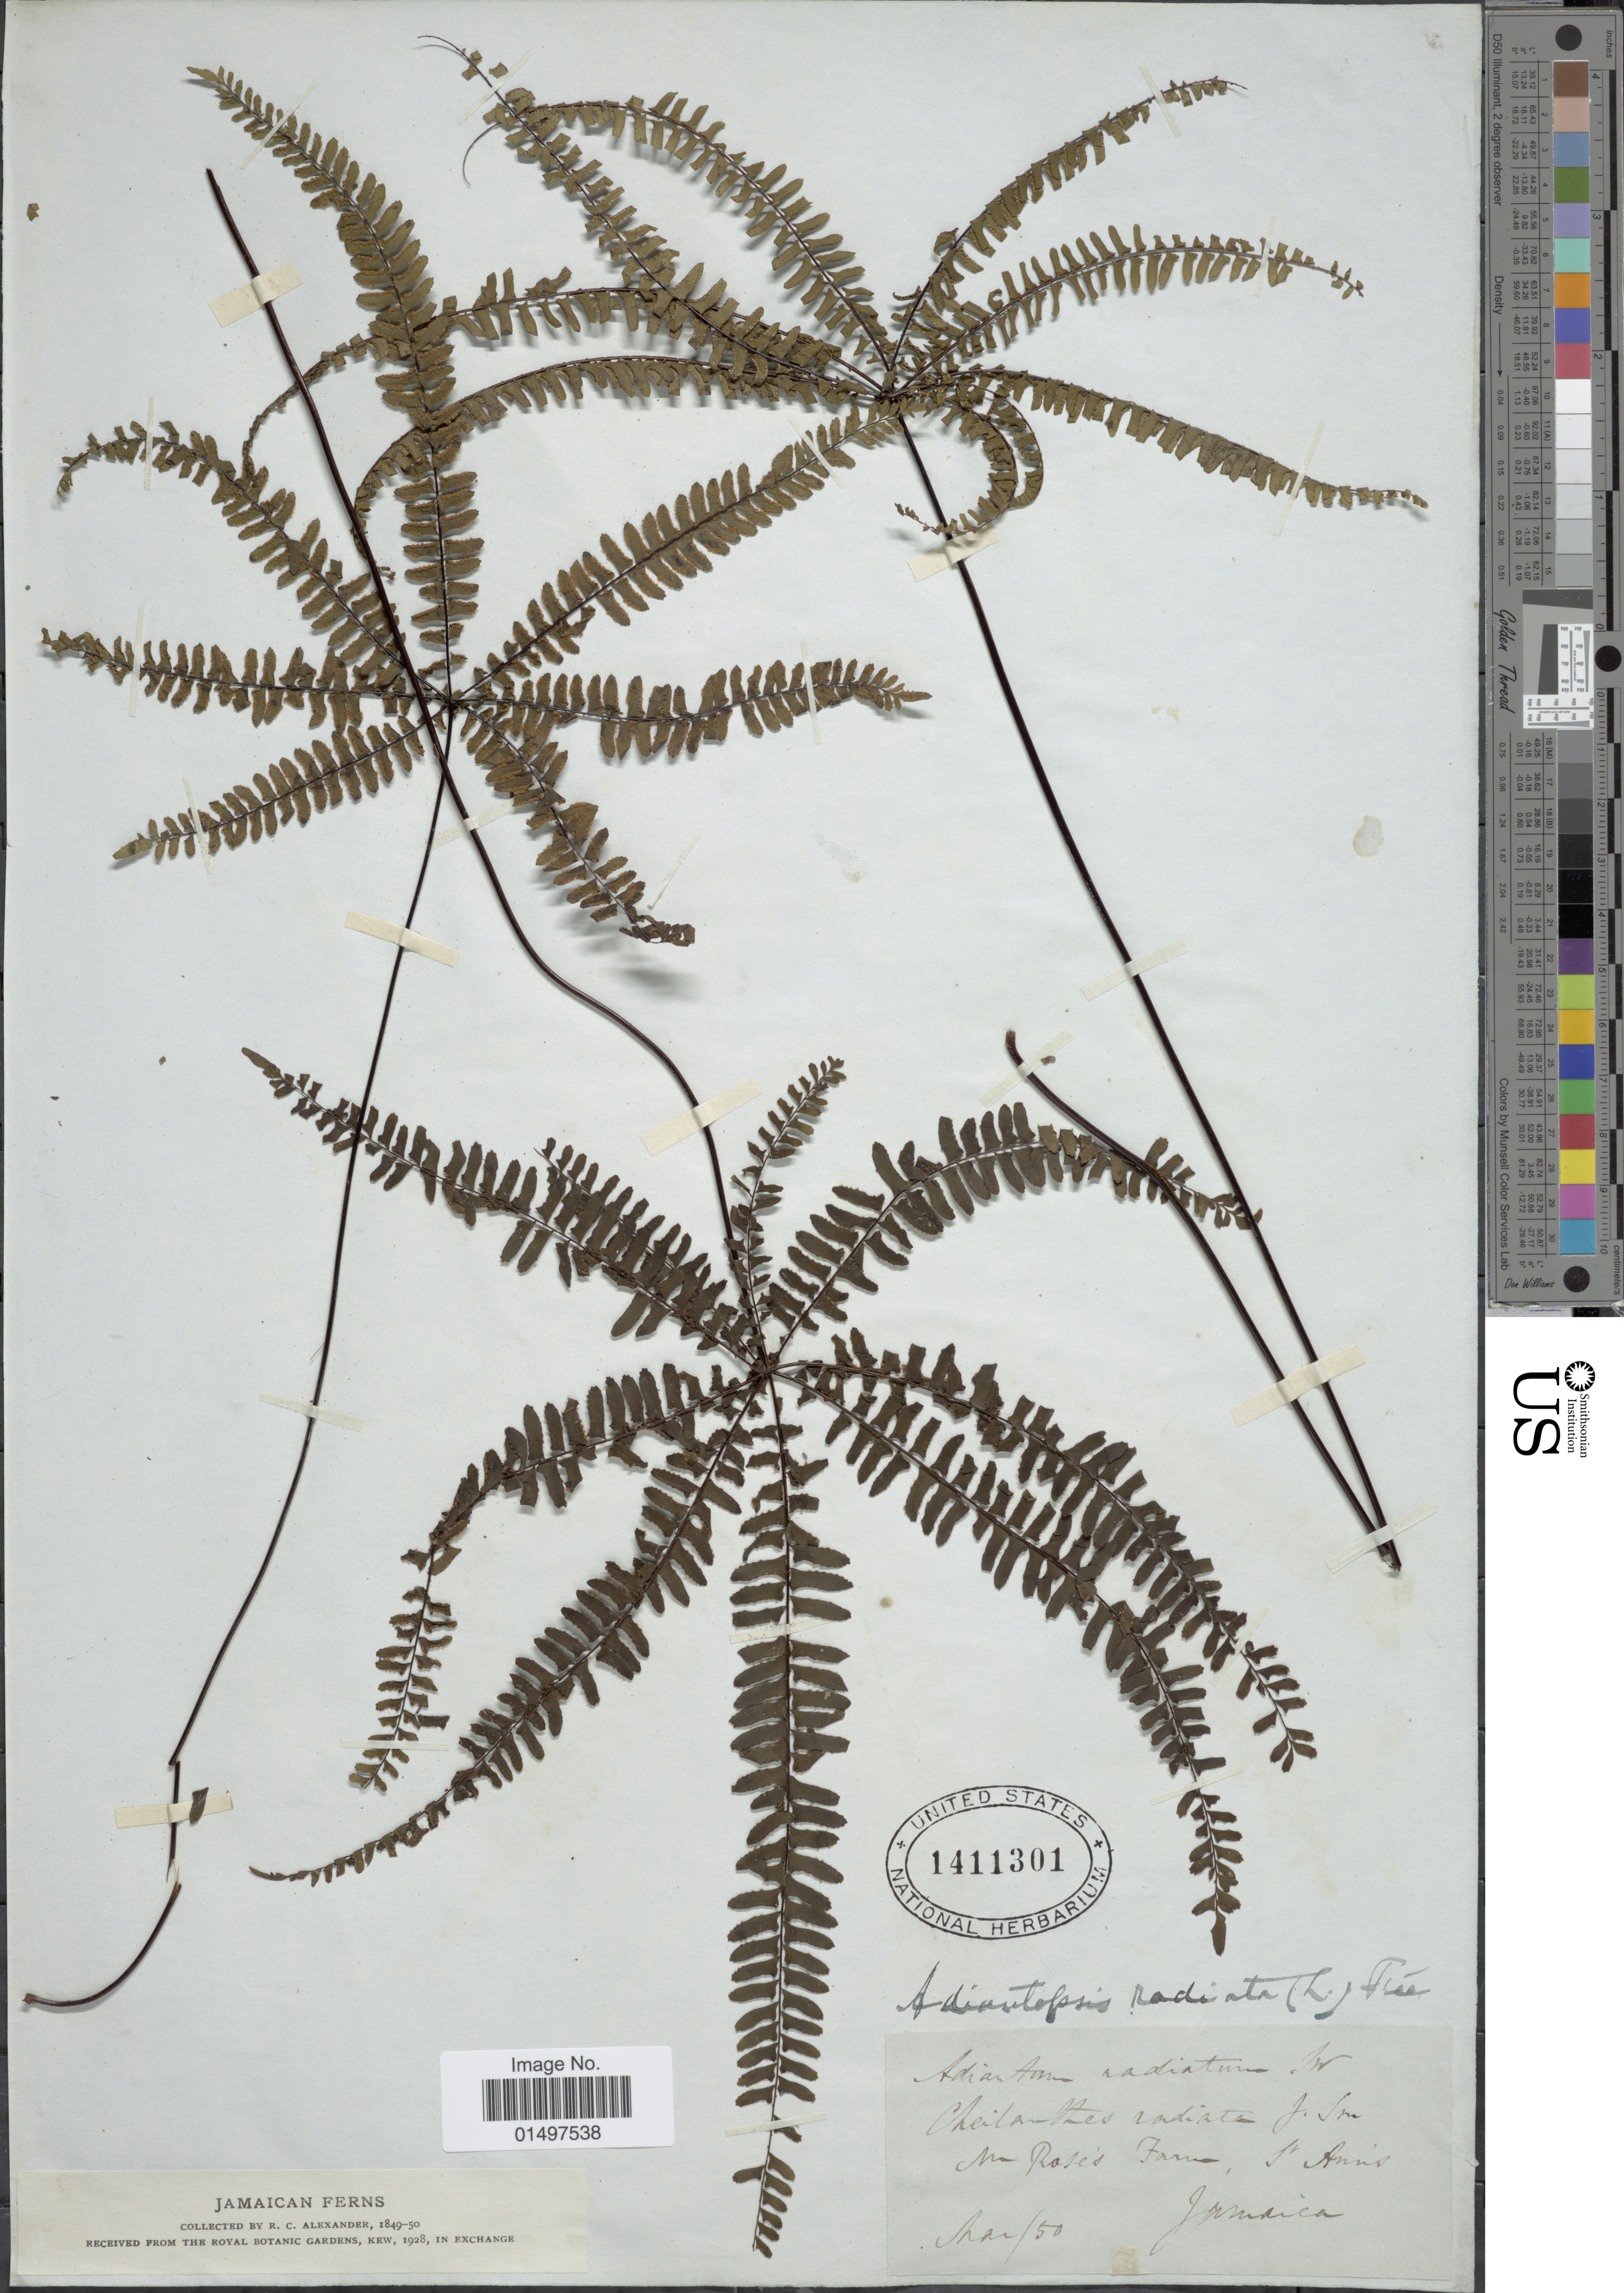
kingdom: Plantae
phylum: Tracheophyta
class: Polypodiopsida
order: Polypodiales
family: Pteridaceae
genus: Adiantopsis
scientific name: Adiantopsis radiata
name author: (L.) Fée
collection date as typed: Transcribed d/m/y: /3/50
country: Jamaica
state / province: Saint Ann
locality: St Ann's.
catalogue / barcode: US 1411301